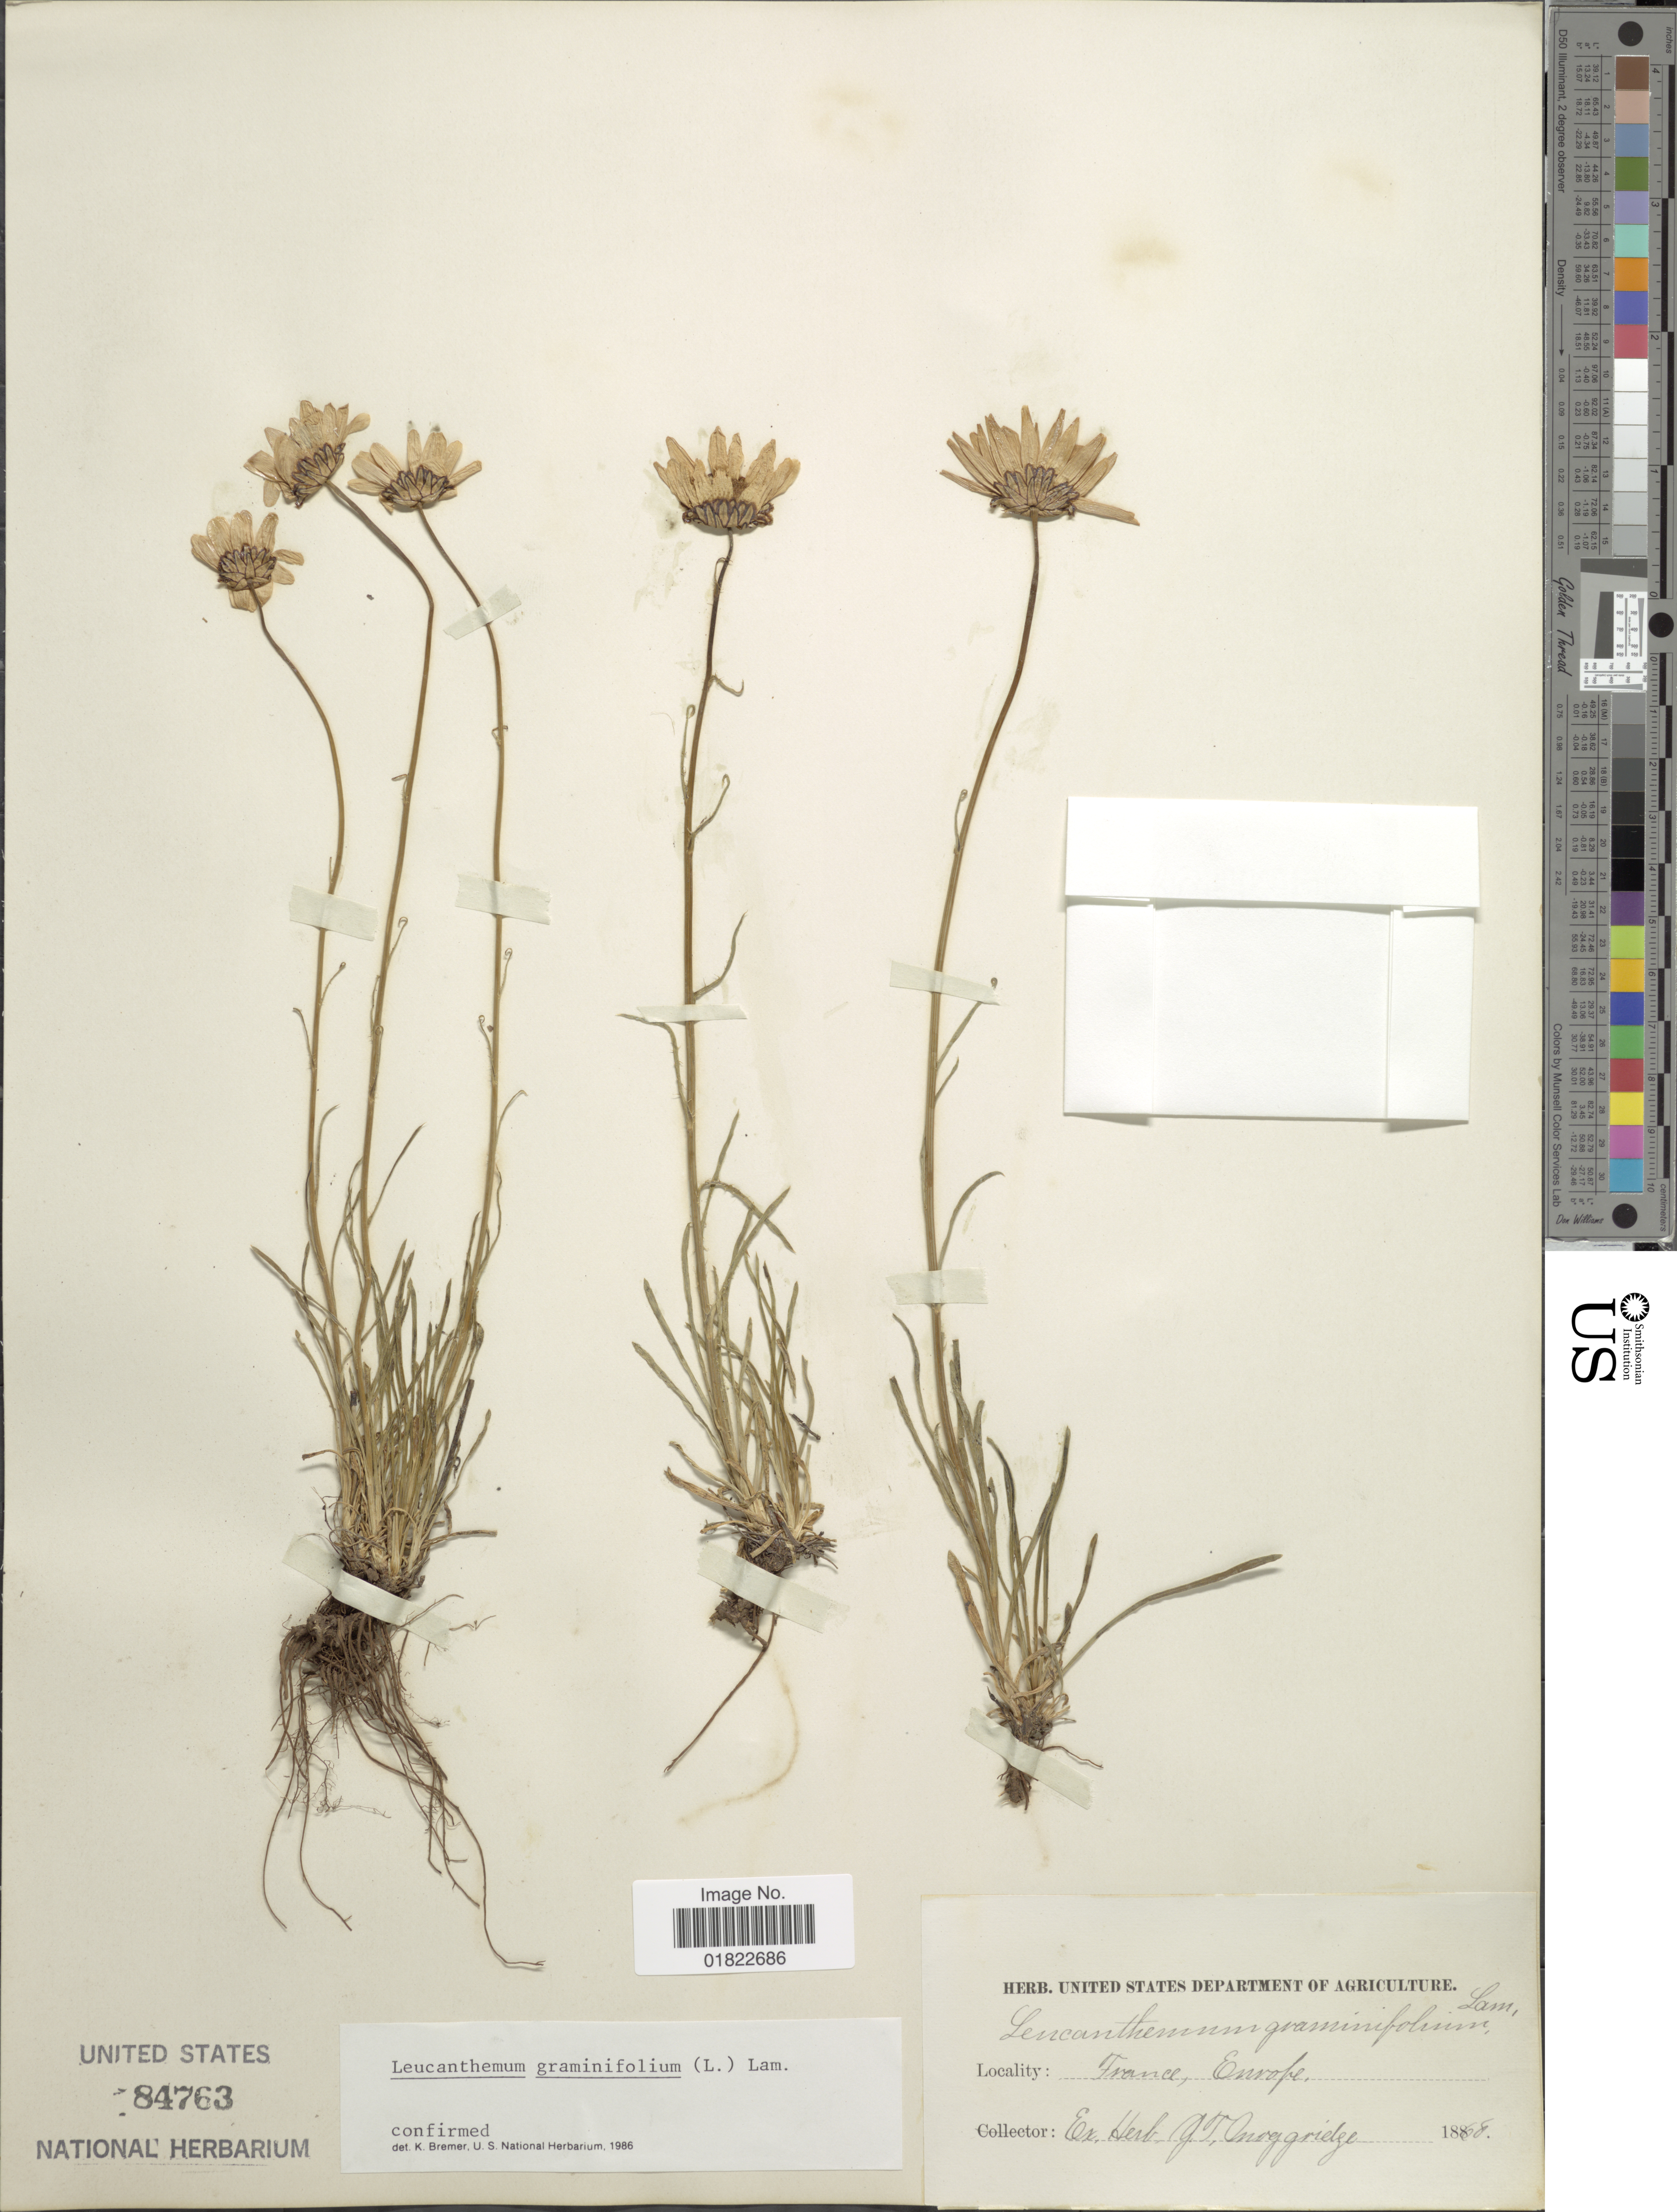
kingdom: Plantae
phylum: Tracheophyta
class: Magnoliopsida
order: Asterales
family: Asteraceae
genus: Leucanthemum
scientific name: Leucanthemum graminifolium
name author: (L.) Lam.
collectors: ex herb. J.T. Moggridge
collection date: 1868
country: France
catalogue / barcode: US 84763